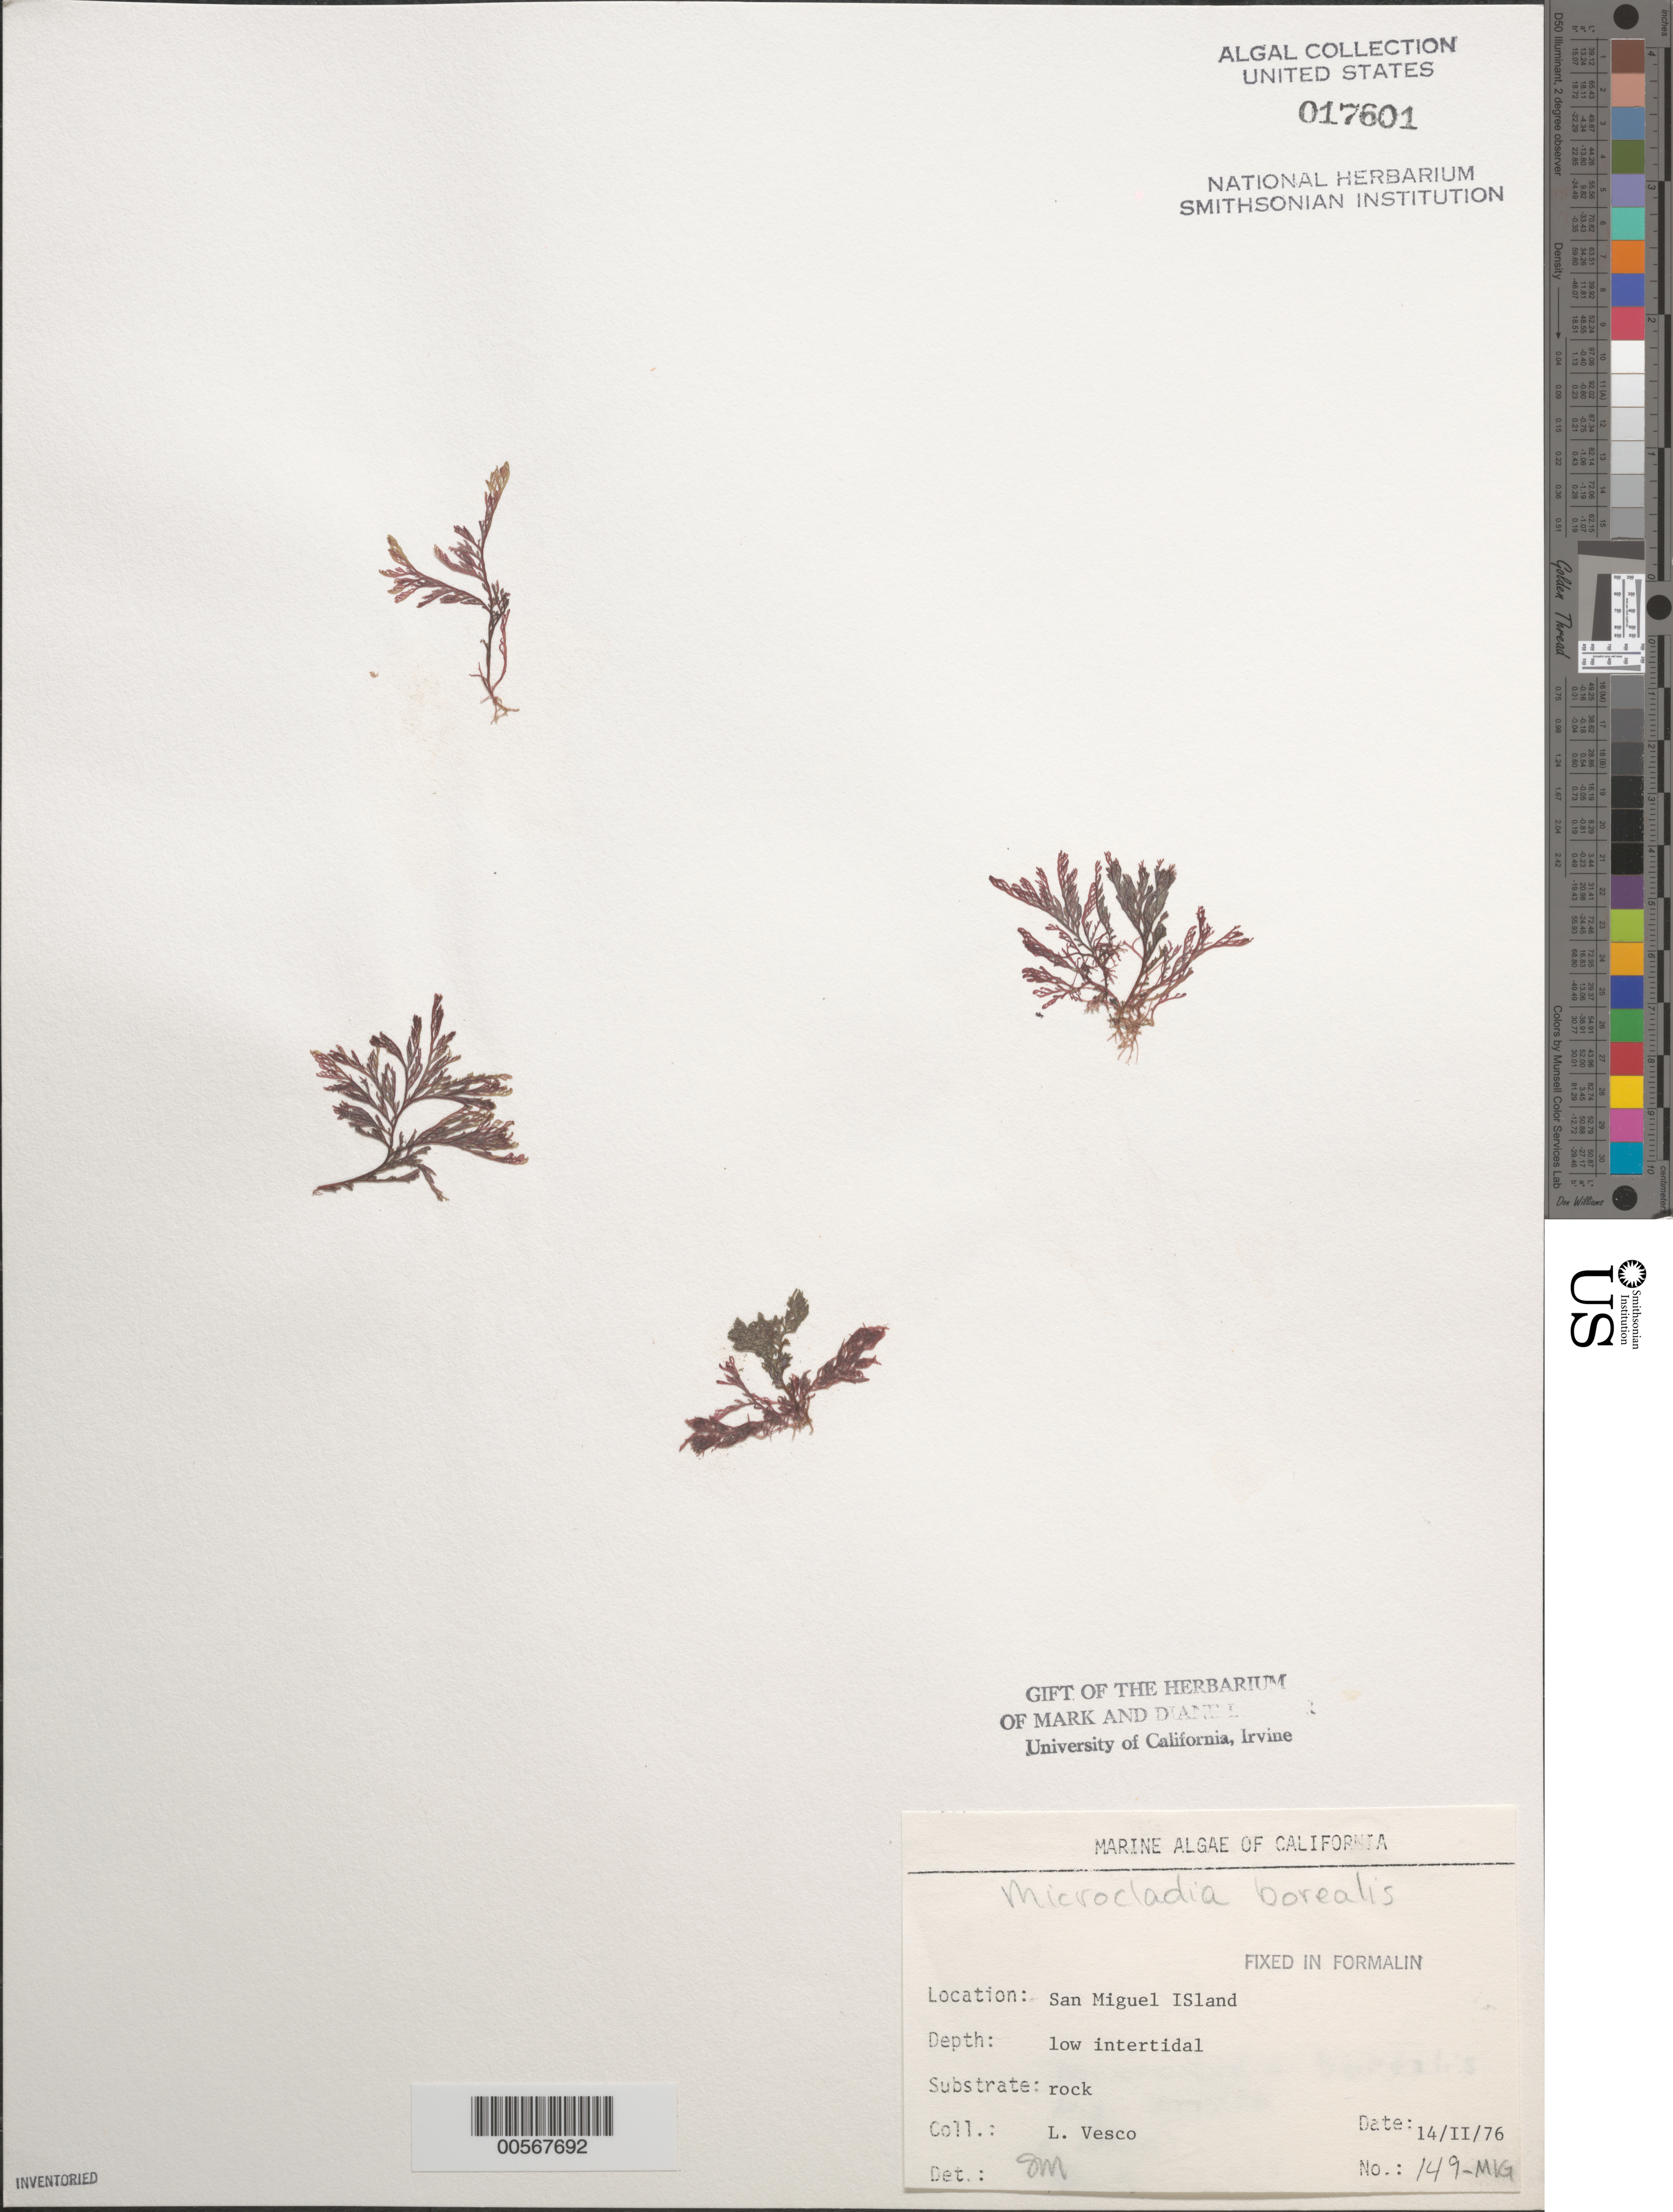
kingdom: Plantae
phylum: Rhodophyta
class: Florideophyceae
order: Ceramiales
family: Ceramiaceae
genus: Microcladia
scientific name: Microcladia borealis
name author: Rupr.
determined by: Murray, S. N.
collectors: L. Vesco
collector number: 149-mig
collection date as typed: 14 Feb 1976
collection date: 1976-02-14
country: United States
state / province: California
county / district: Santa Barbara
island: San Miguel Island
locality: Cuyler Harbor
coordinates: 34 02'55"N, 120 20'08"W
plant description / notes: BLM-SOCALBIGHT Rocky Intertidal Survey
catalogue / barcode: US 17601